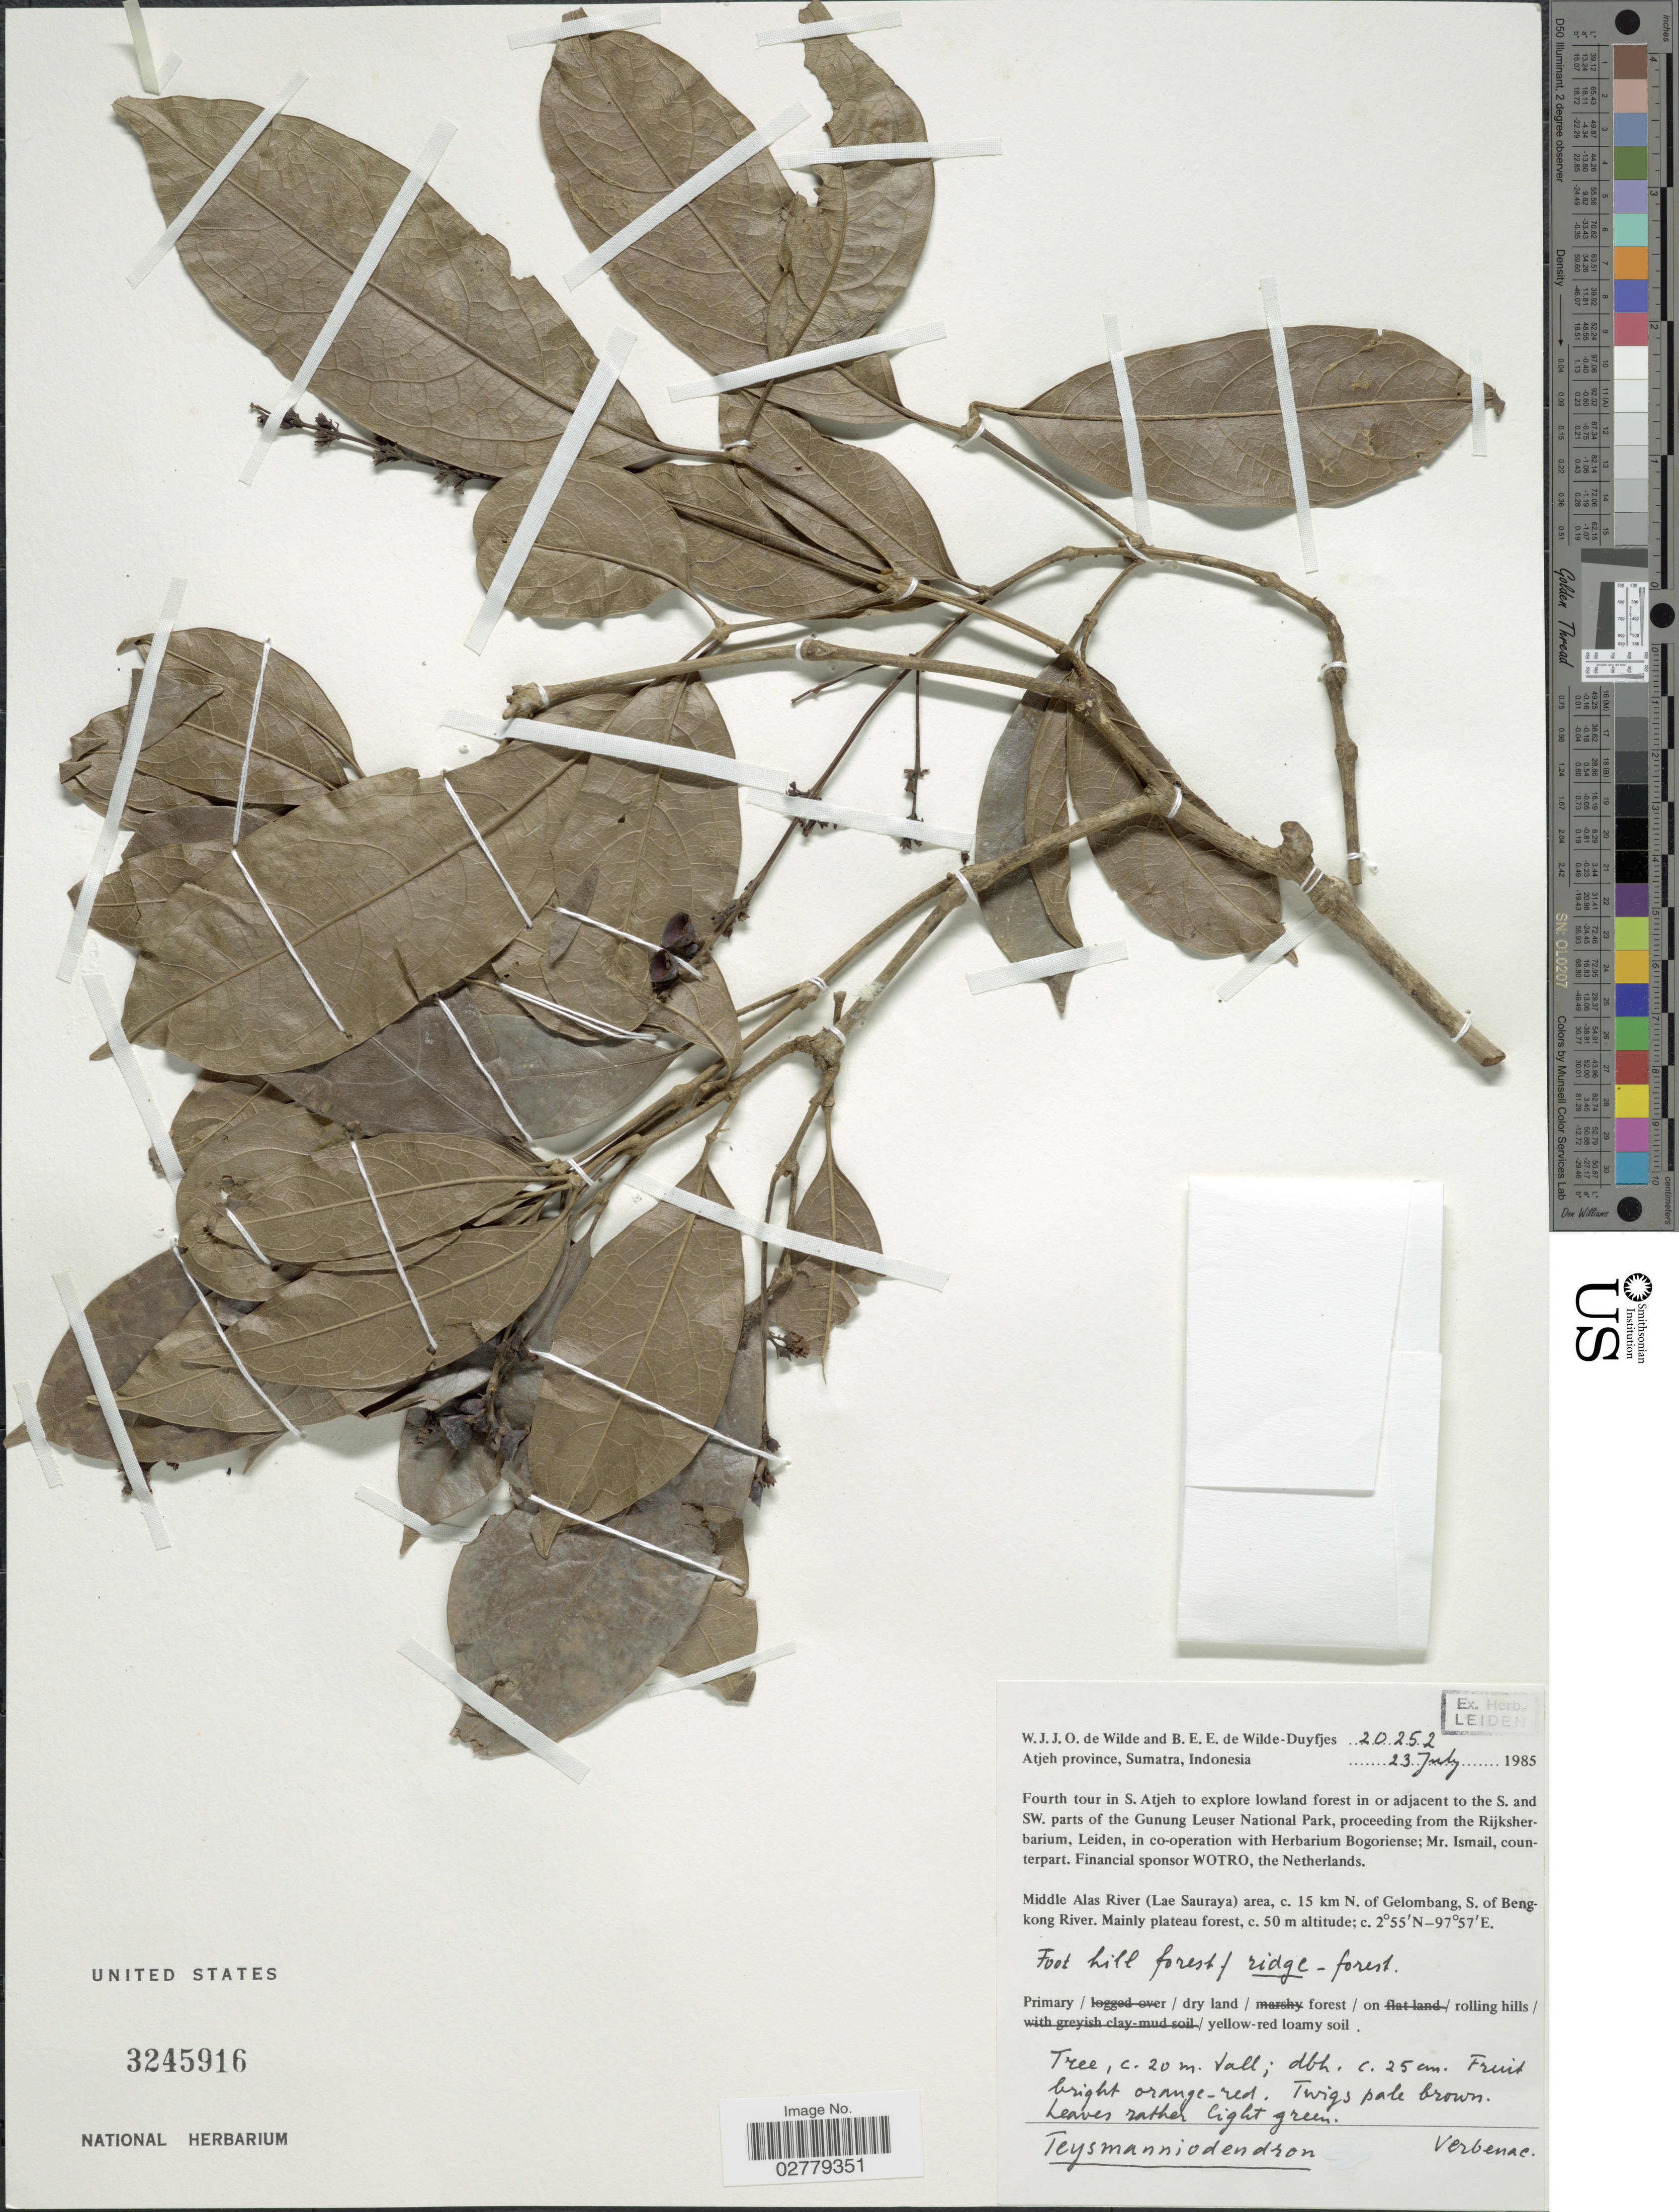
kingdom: Plantae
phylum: Tracheophyta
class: Magnoliopsida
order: Lamiales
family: Lamiaceae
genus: Teijsmanniodendron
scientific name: Teijsmanniodendron sp.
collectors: W. J. de Wilde & B. E. de Wilde-Duyfjes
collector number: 20252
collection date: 1985-07-23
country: Indonesia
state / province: Sumatra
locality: Atjeh province. Lowland forest in or adjacent to the S. and SW. parts of the Gunung Leuseur National Park. Middle Alas River (Lae Sauraya) area, c. 15 km N. of Gelombang, S. of Bengkong River.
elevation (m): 50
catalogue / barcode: US 3245916